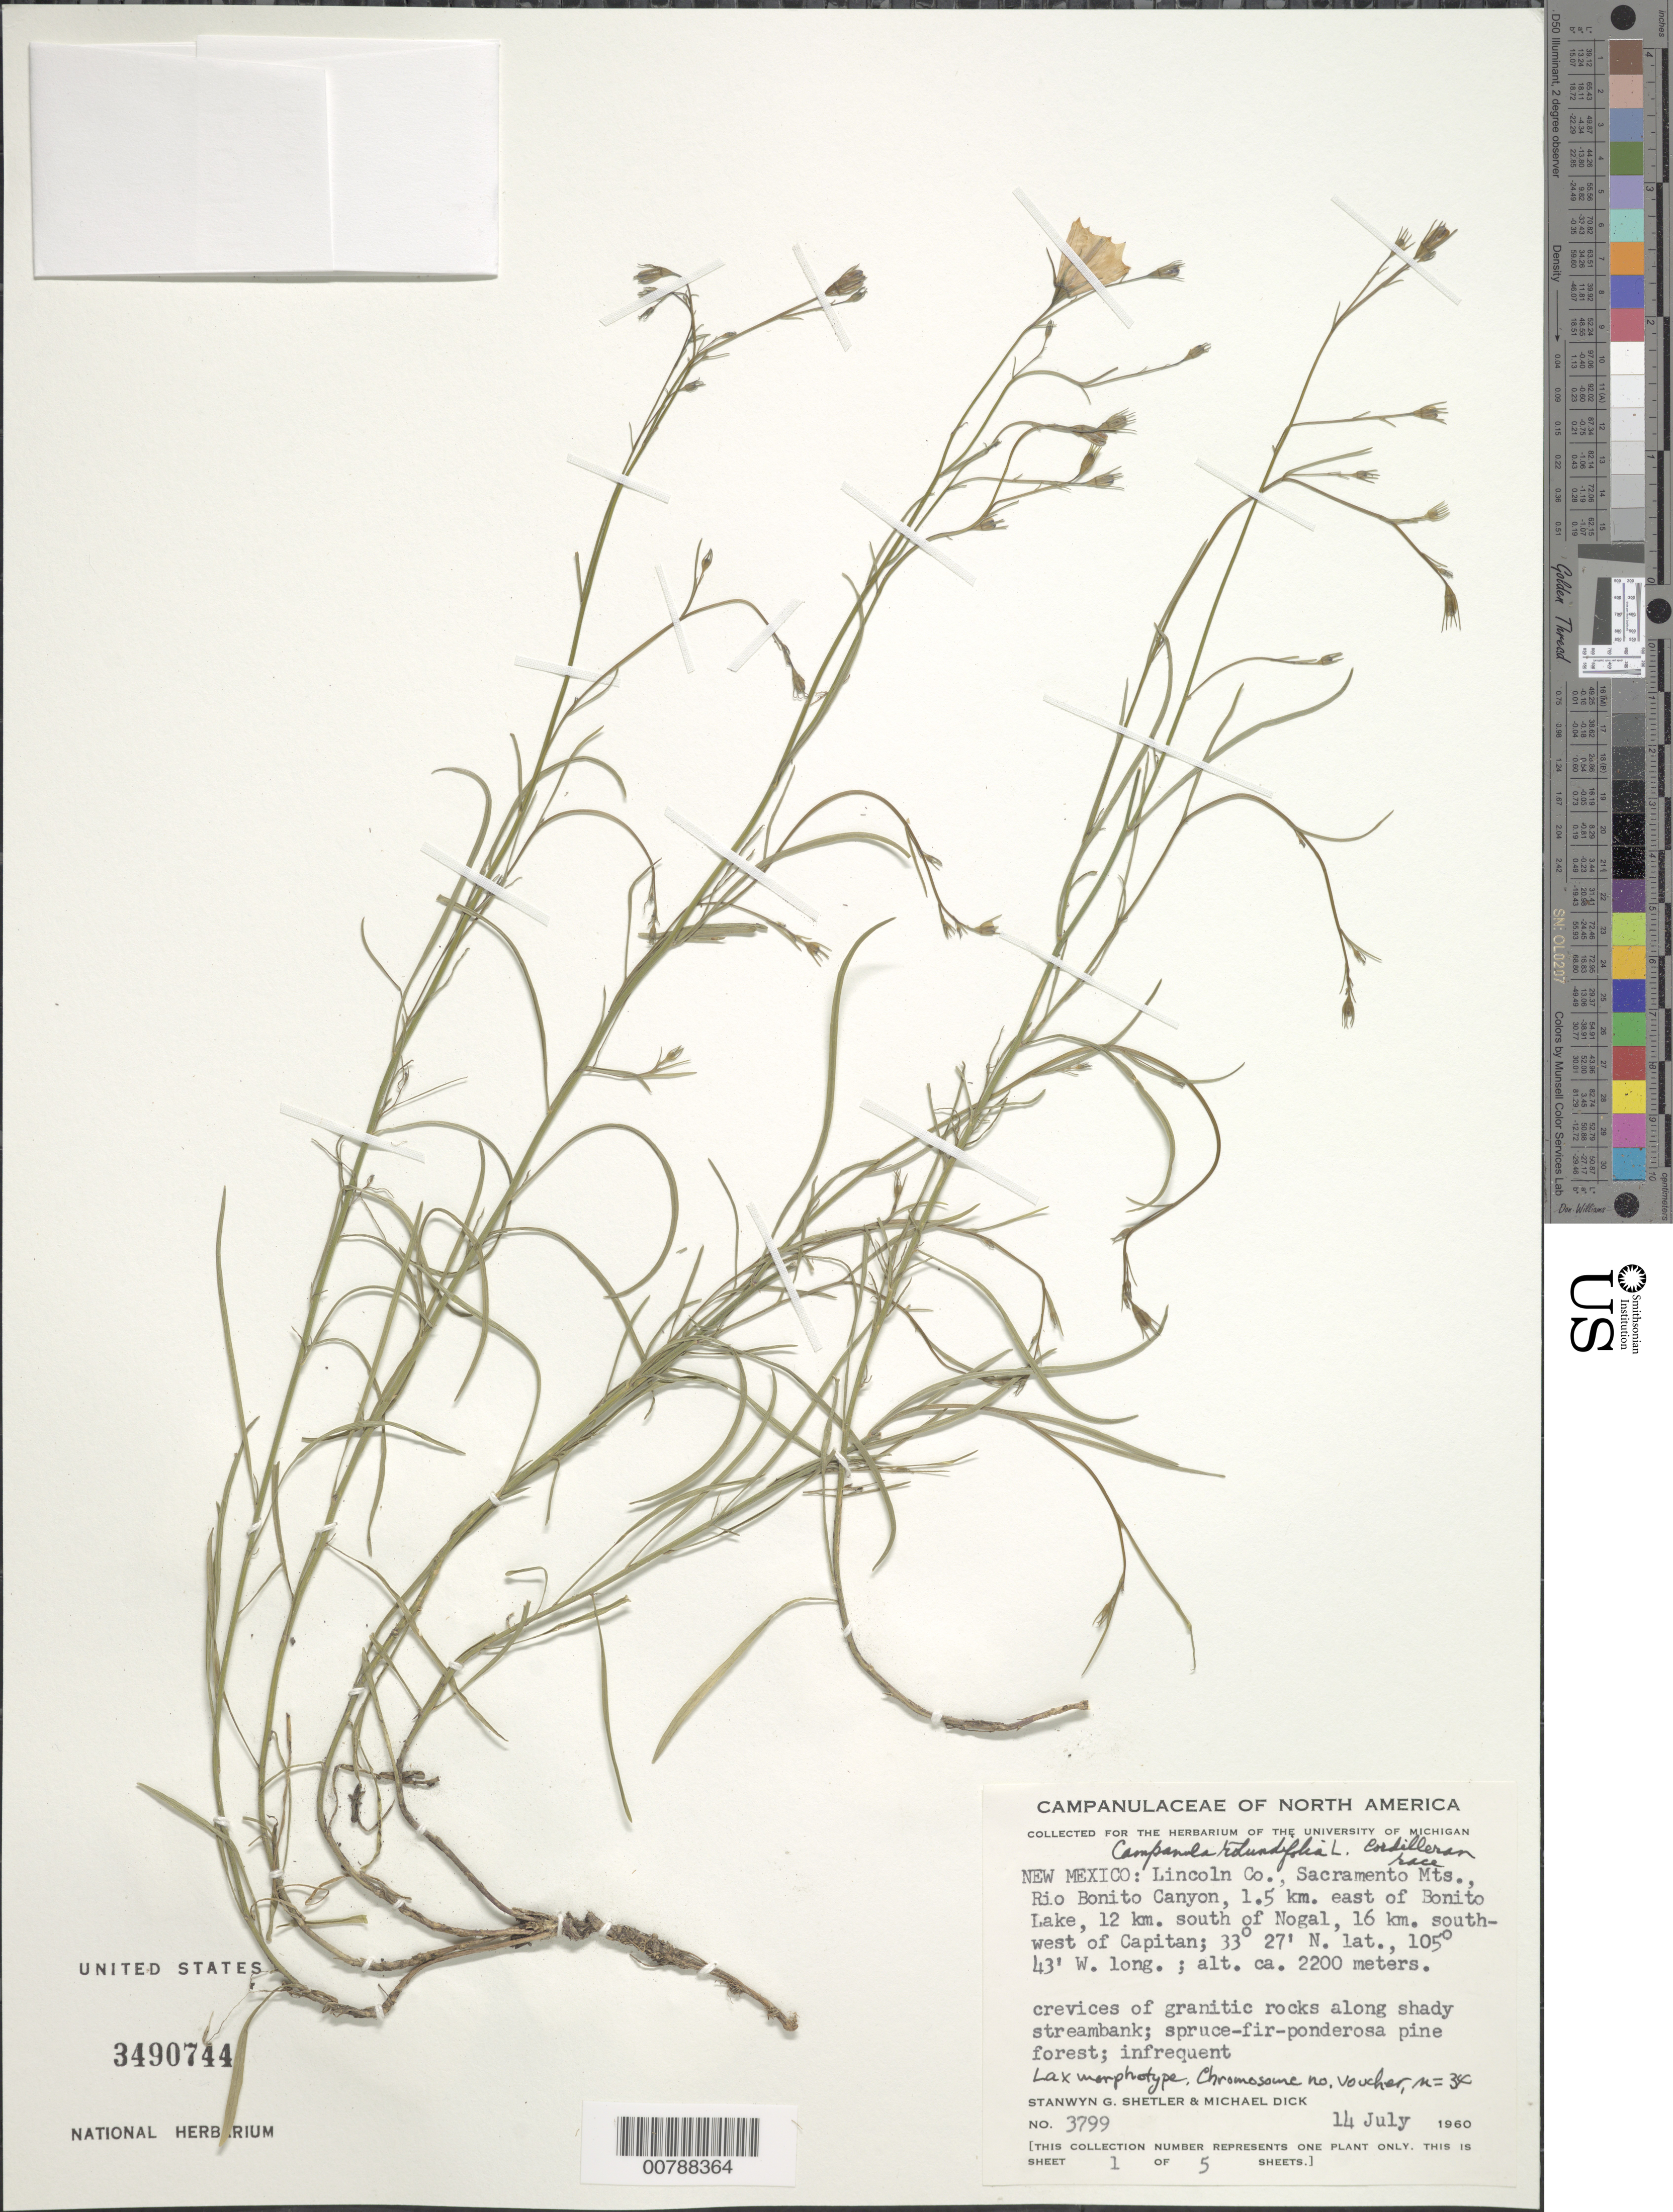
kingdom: Plantae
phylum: Tracheophyta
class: Magnoliopsida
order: Asterales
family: Campanulaceae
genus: Campanula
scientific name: Campanula rotundifolia L. Cordilleran race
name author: L.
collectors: S. Shetler & M. Dick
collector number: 3799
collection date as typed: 14 July 1960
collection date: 1960-07-14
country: United States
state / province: New Mexico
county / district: Lincoln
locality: Sacramento Mountains, Rio Bonito Canyon, 1.5 km east of Bonito Lake, 12 km south of Nogal, 16 km southwest of Capitan.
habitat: Crevices of granitic rocks along shady streambank; spruce-fir-ponderosa pine forest; infrequent.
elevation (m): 2200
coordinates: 33 27' N, 105 43' W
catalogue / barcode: US 3490744